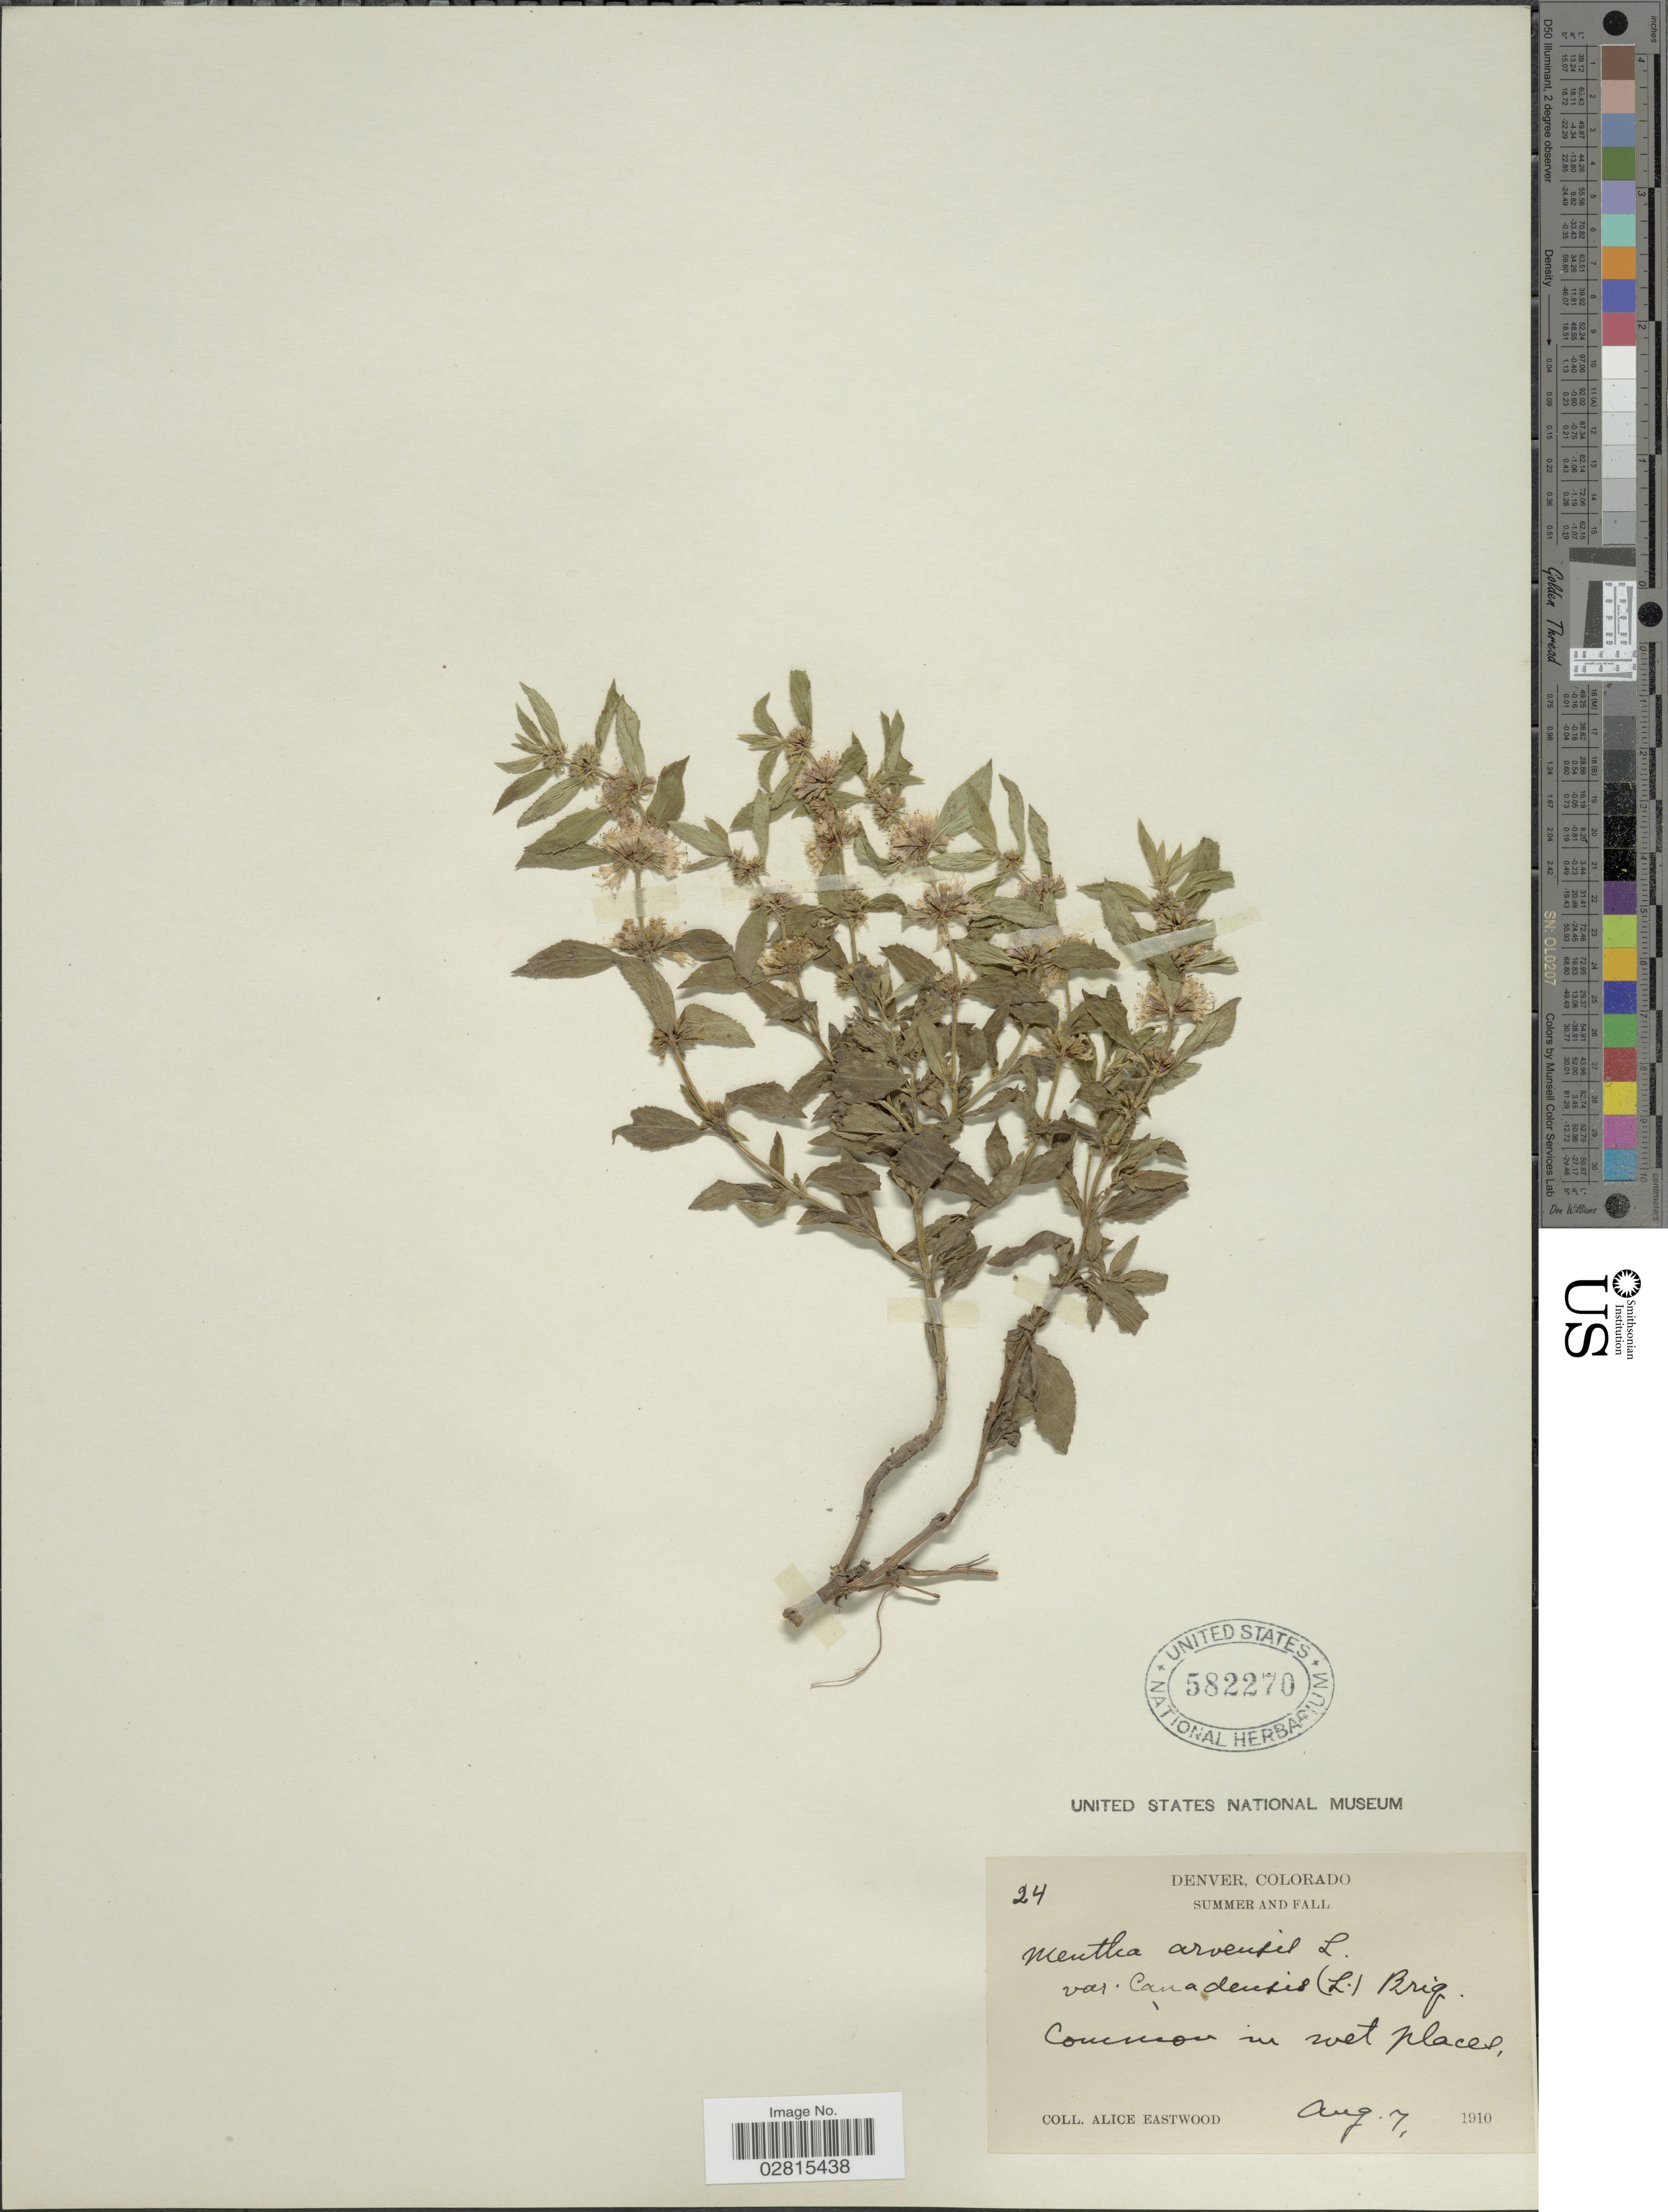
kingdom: Plantae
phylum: Tracheophyta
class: Magnoliopsida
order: Lamiales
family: Lamiaceae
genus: Mentha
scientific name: Mentha canadensis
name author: L.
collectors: A. Eastwood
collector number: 24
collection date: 1910-08-07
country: United States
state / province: Colorado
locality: Denver, common in wet places.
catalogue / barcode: US 582270